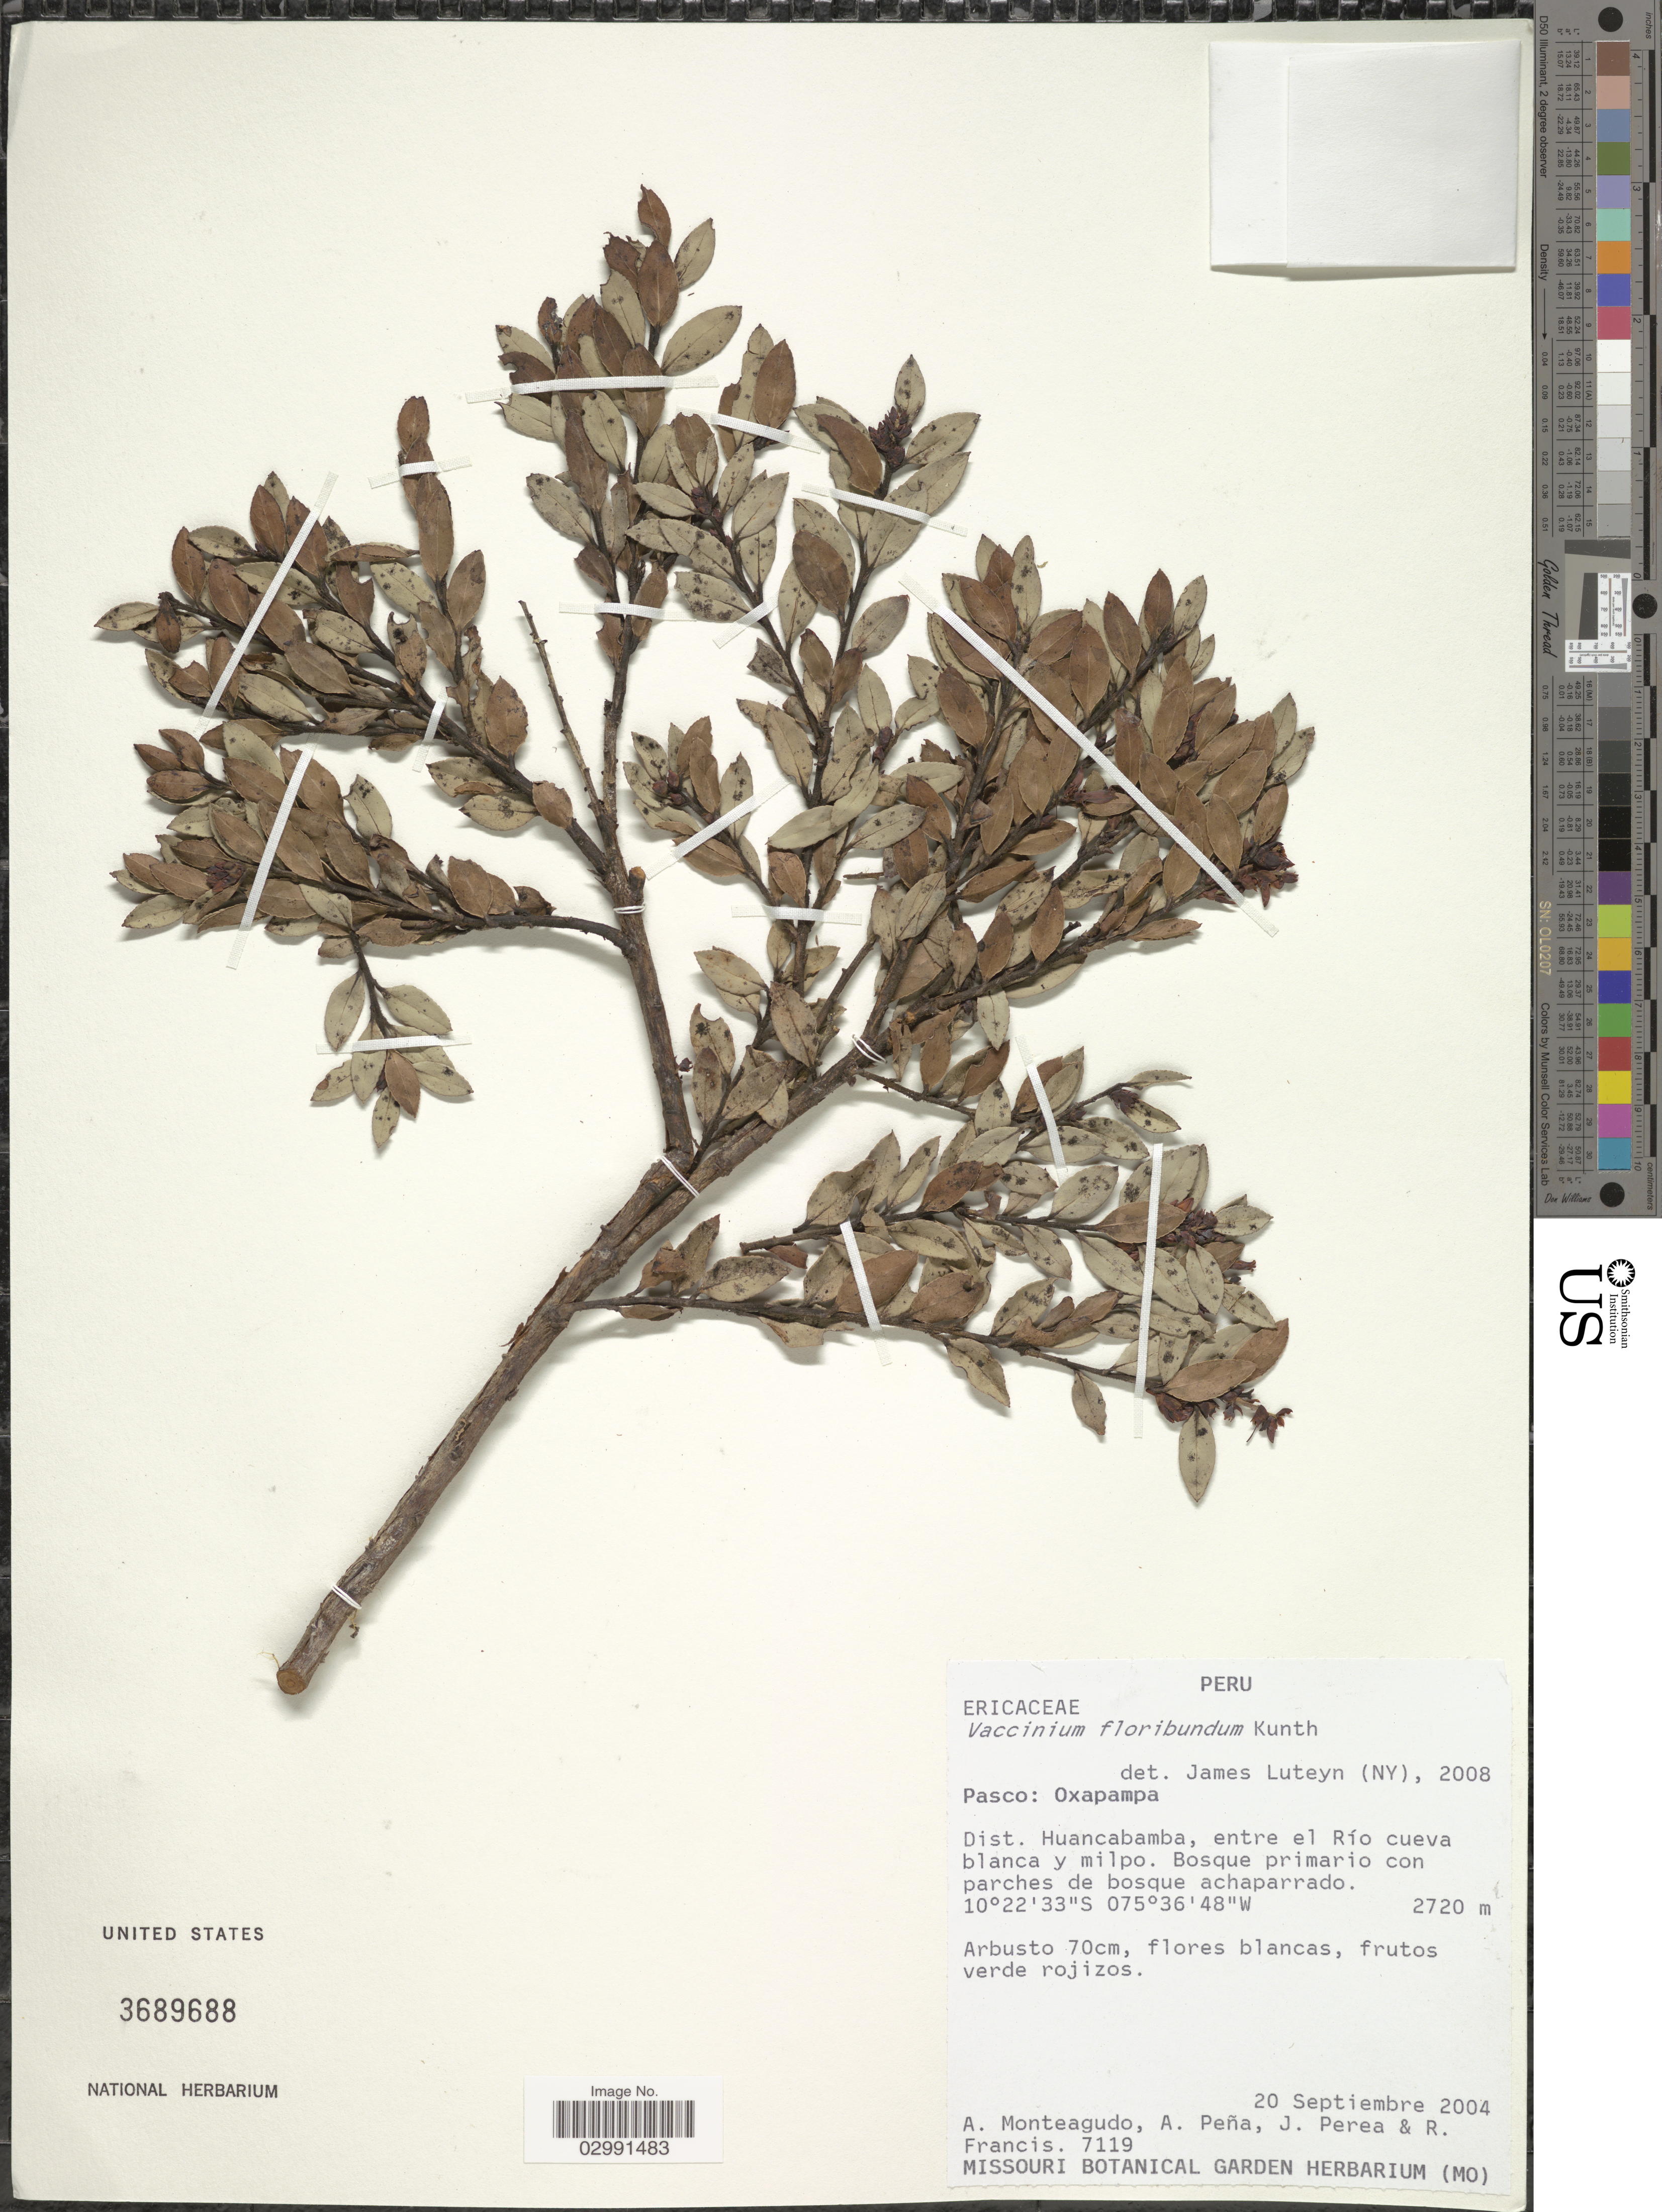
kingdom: Plantae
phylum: Tracheophyta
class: Magnoliopsida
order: Ericales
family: Ericaceae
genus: Vaccinium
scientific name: Vaccinium floribundum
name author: Kunth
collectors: A. Monteagudo, A. Peña, J. Perea & R. Francis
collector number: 7119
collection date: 2004-09-20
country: Peru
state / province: Pasco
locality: Oxapampa. Dist. Huancabamba, entre el Río cueva blanca y milpo.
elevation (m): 2720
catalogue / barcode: US 3689688